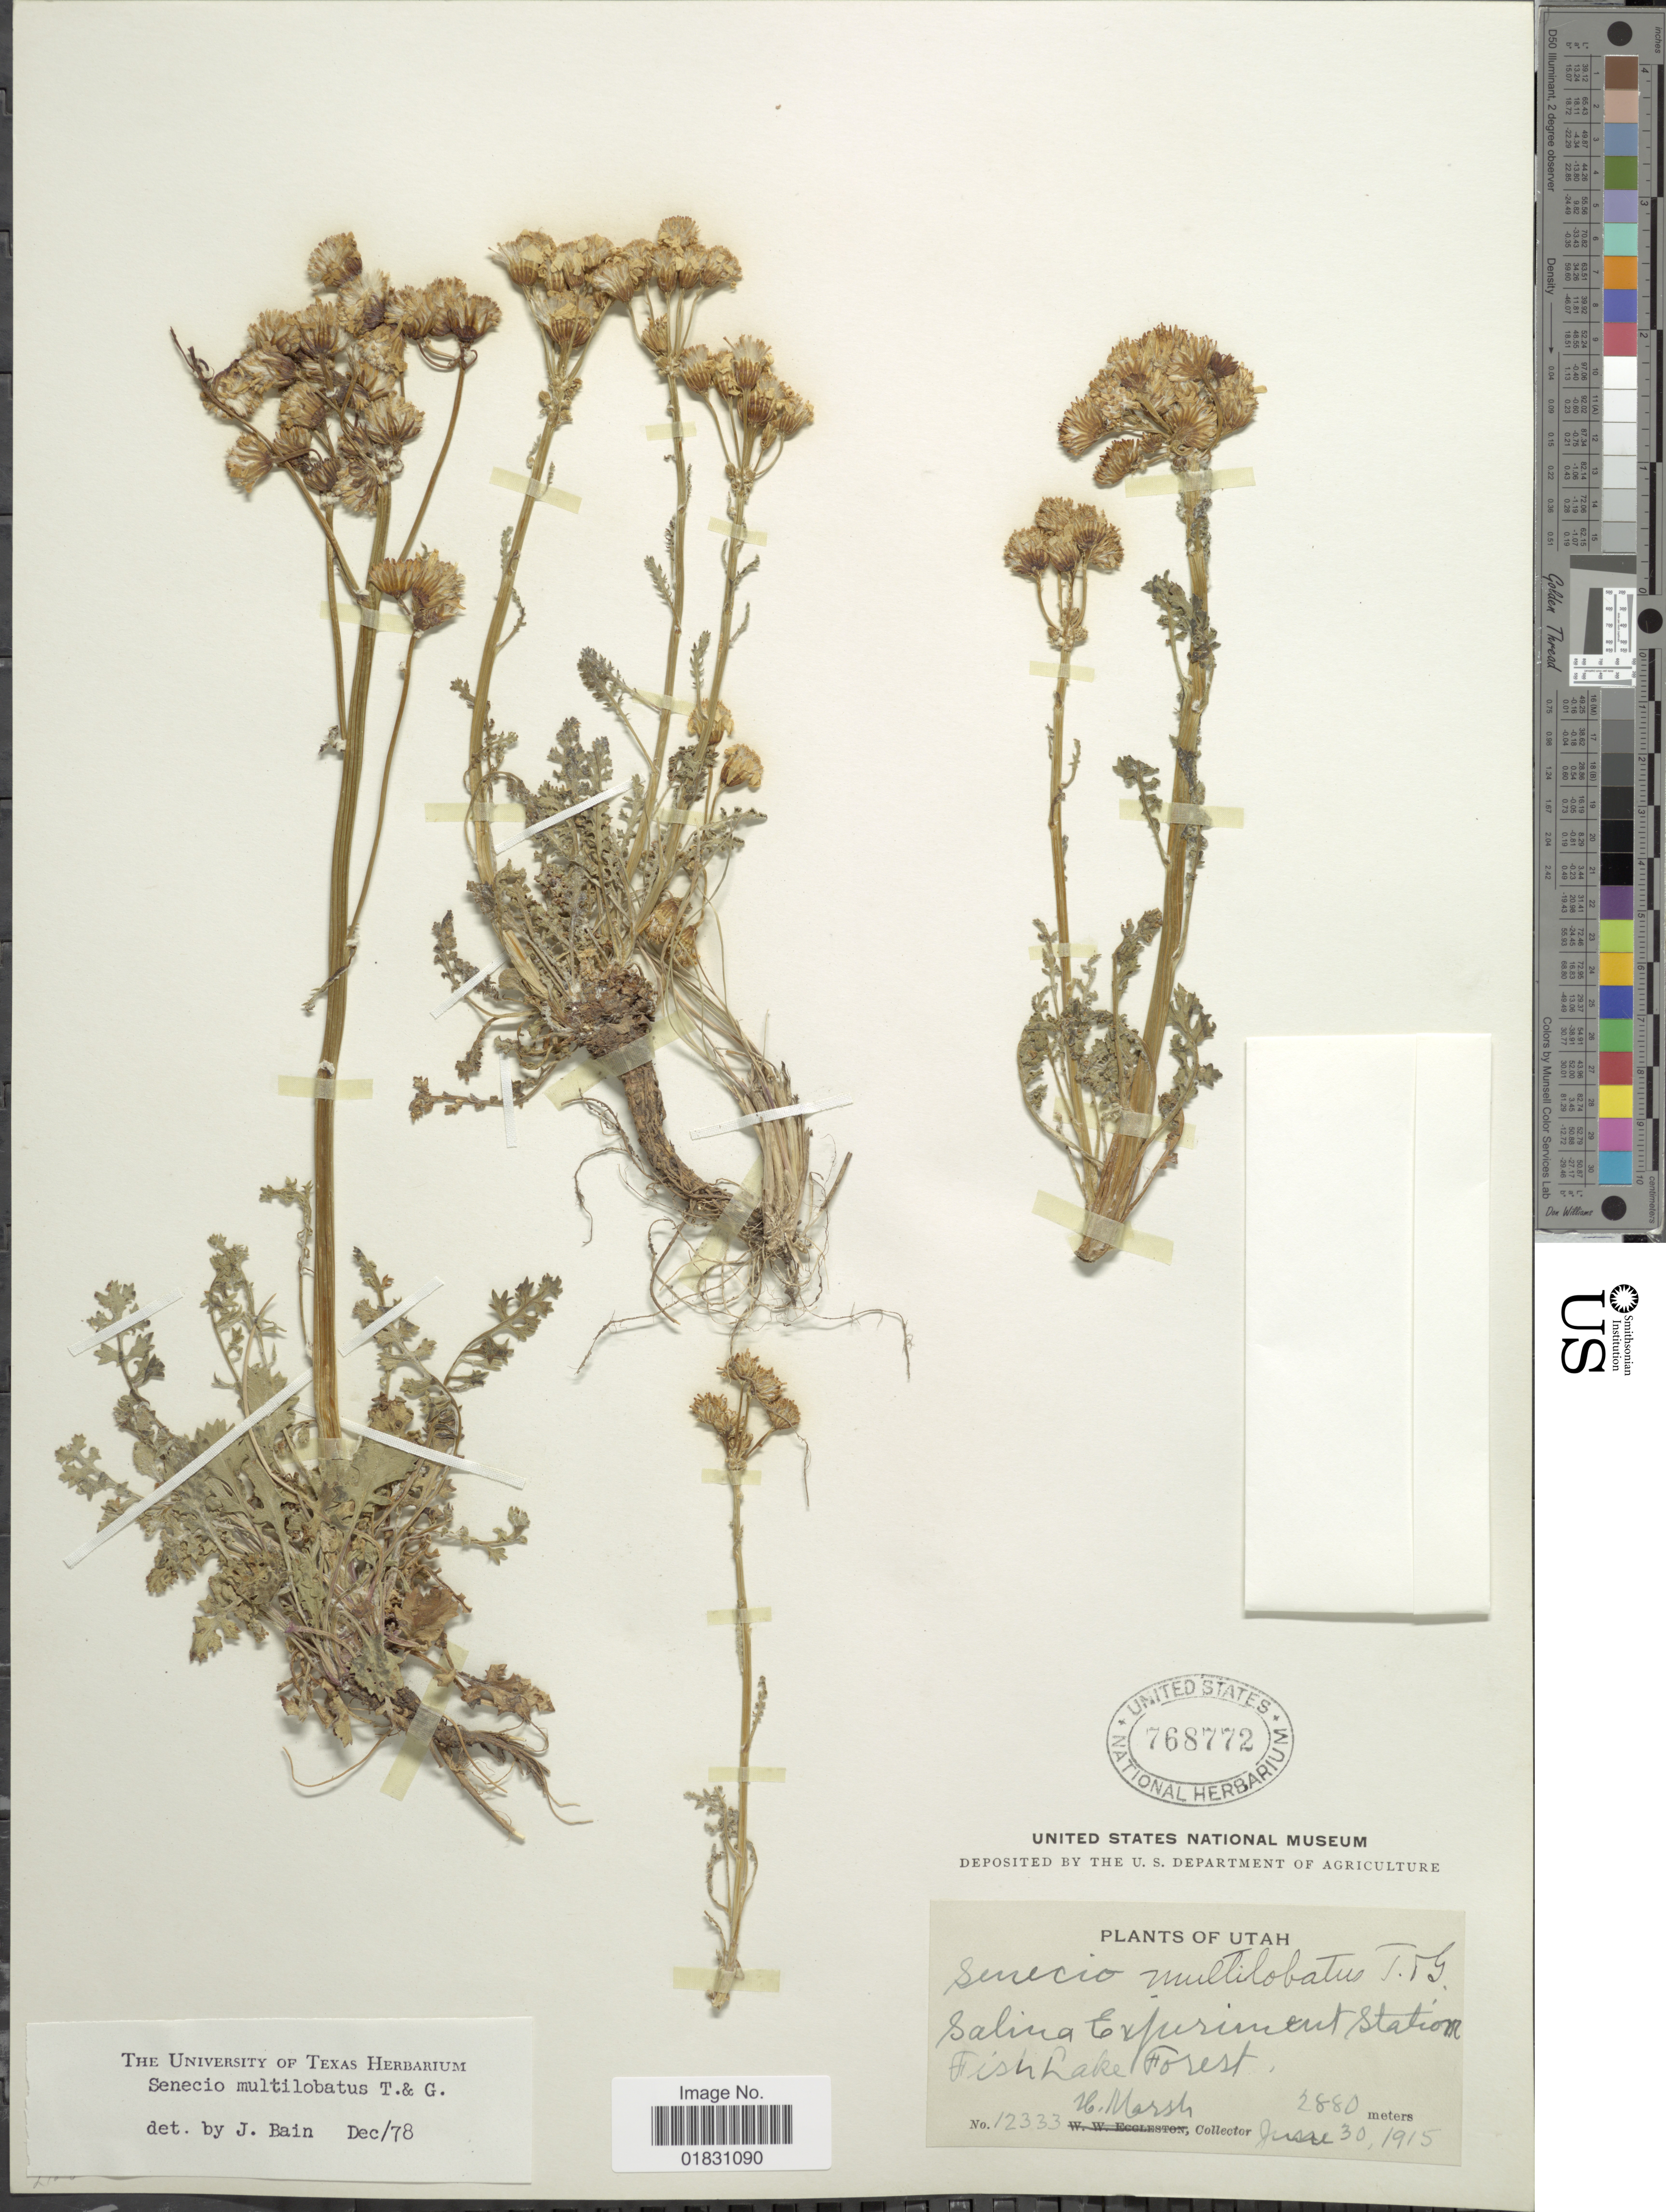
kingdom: Plantae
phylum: Tracheophyta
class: Magnoliopsida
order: Asterales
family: Asteraceae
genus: Packera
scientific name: Packera multilobata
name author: (Torr. & A. Gray) W.A. Weber & Á. Löve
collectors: H. Marsh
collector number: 12333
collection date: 1915-06-30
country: United States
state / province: Utah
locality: Salina Experiment Station, Fish Lake Forest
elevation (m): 2880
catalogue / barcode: US 768772